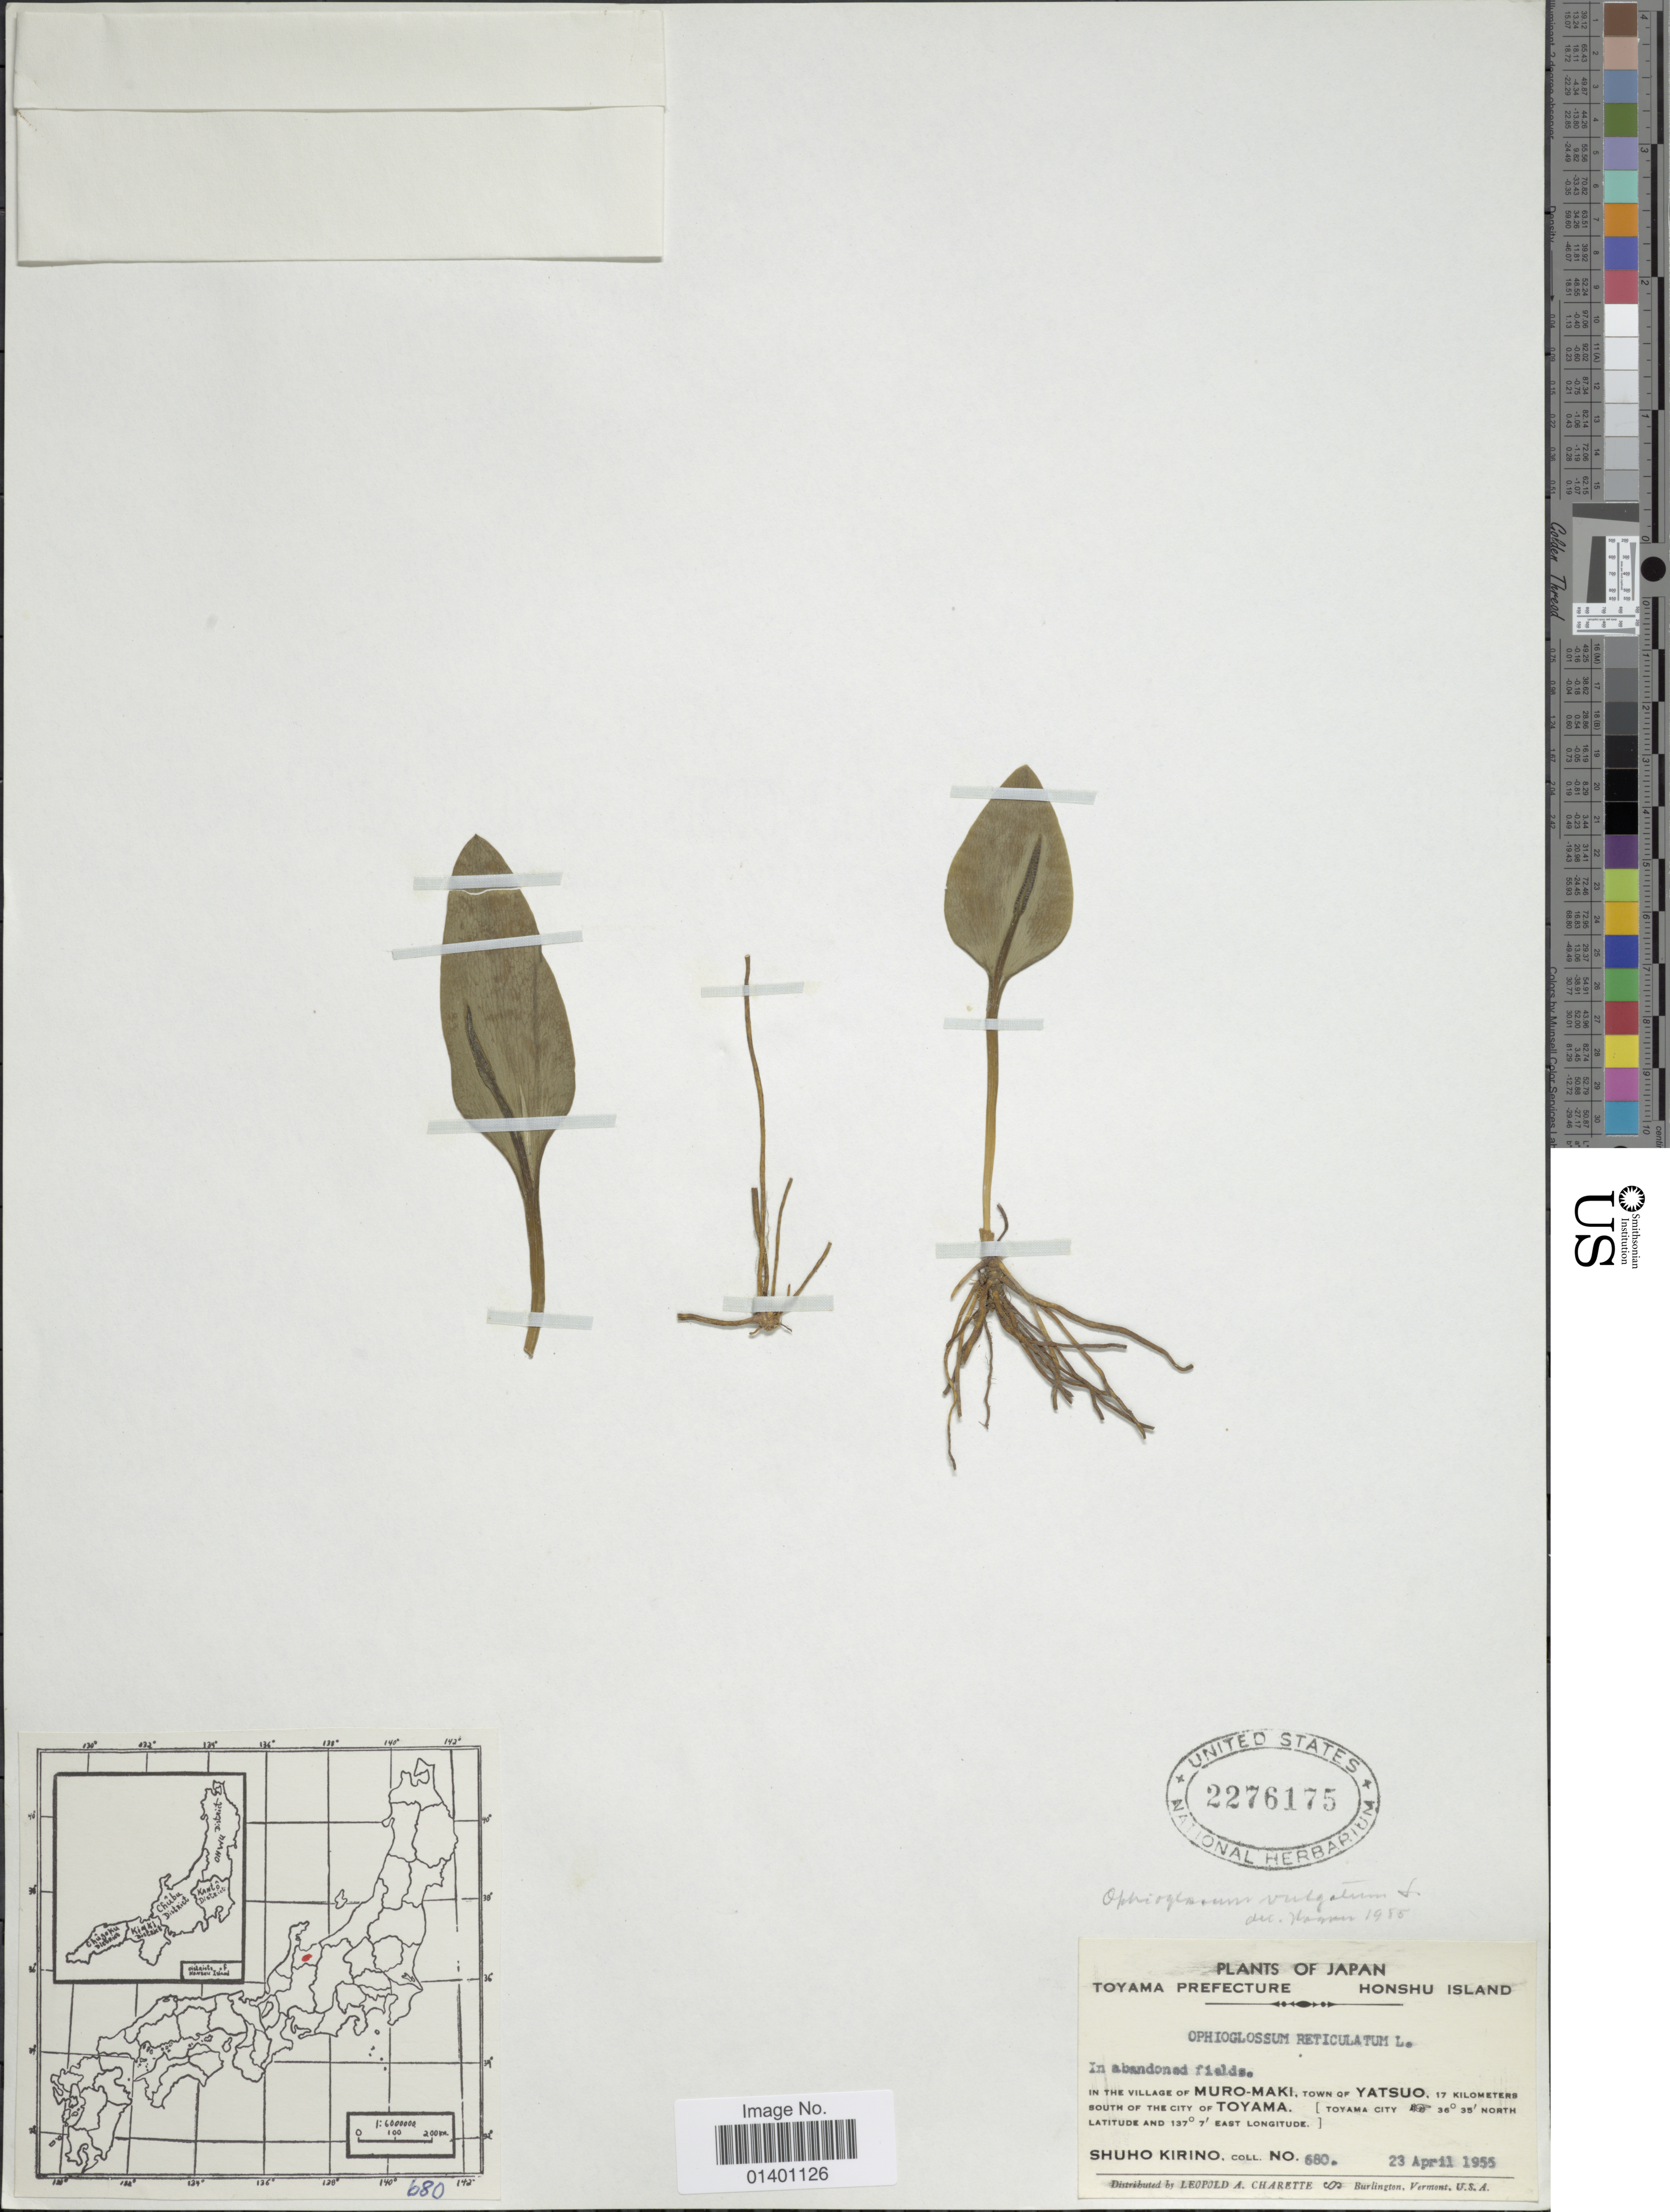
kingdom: Plantae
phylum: Tracheophyta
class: Polypodiopsida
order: Ophioglossales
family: Ophioglossaceae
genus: Ophioglossum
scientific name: Ophioglossum vulgatum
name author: L.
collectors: S. Kirino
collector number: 580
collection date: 1955-04-23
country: Japan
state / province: Toyama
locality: Honshu islands, in the village of Muro-Maki, town of Yatsuo, 17 kilometers south of the city of Toyama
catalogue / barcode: US 2276175